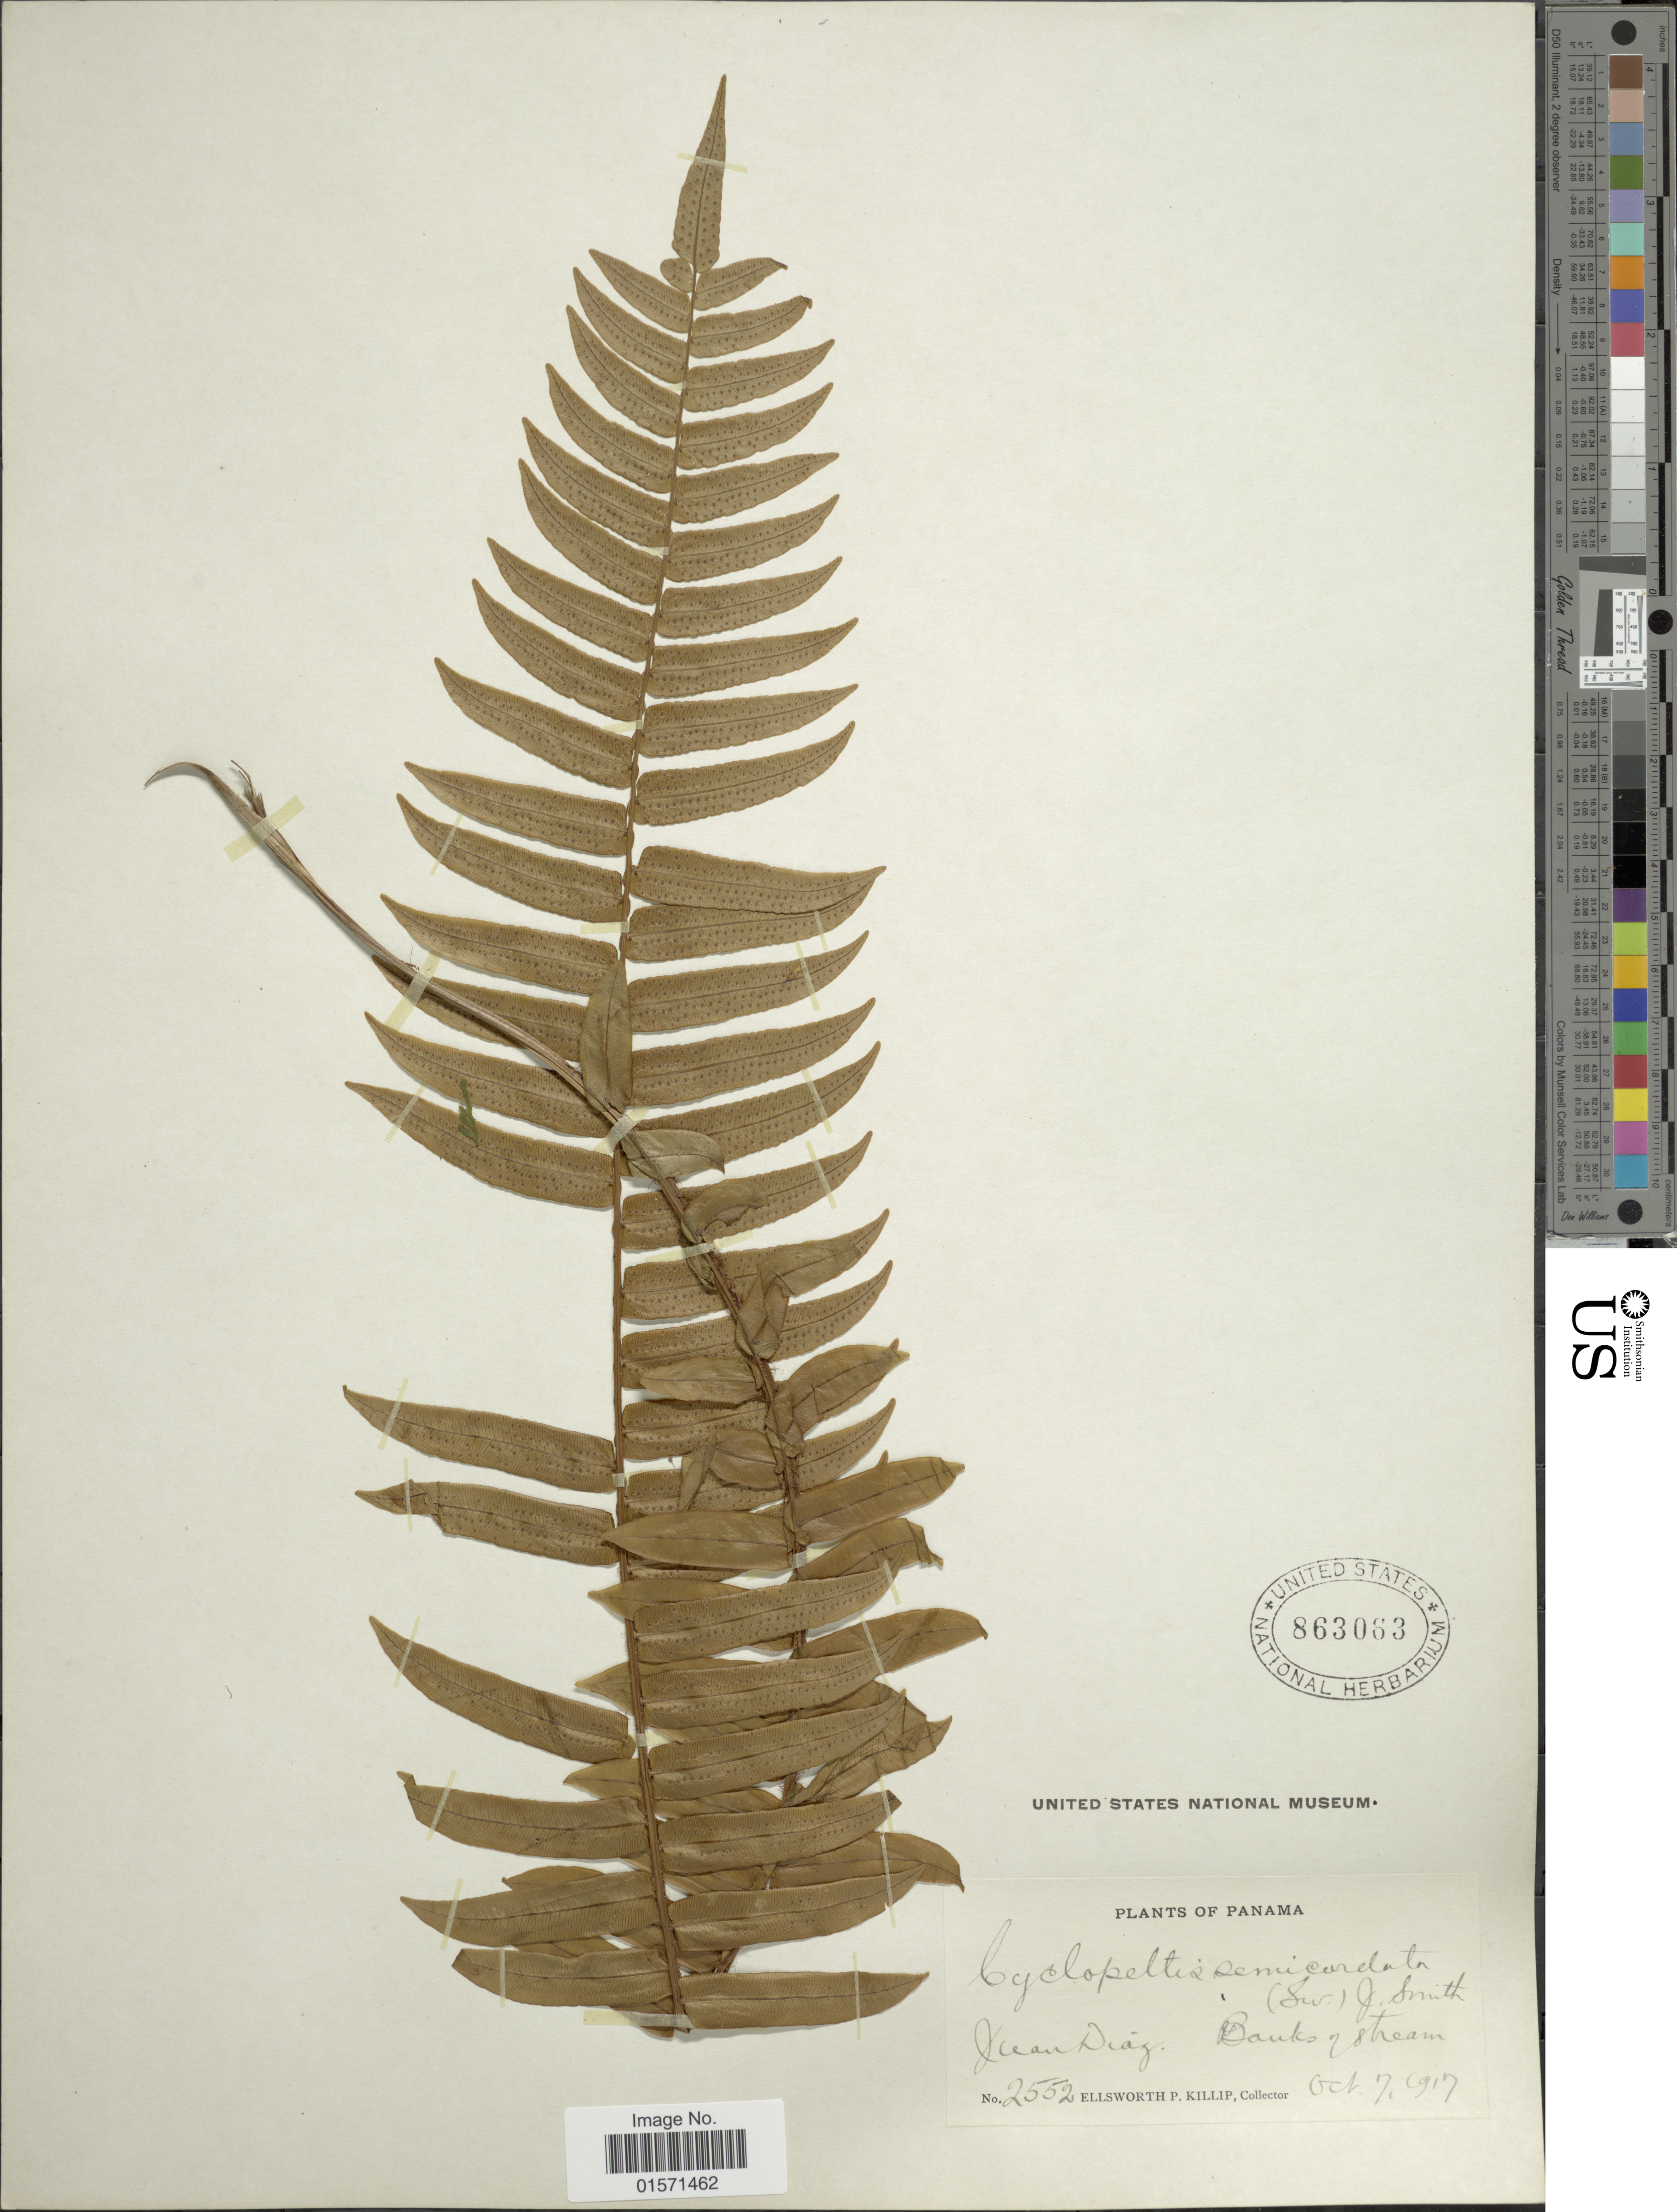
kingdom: Plantae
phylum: Tracheophyta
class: Polypodiopsida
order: Polypodiales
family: Lomariopsidaceae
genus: Cyclopeltis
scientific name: Cyclopeltis semicordata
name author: (Sw.) J. Sm.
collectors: E. P. Killip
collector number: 2552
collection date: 1917-10-07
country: Panama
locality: Juan Diaz. Banks of stream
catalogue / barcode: US 863063